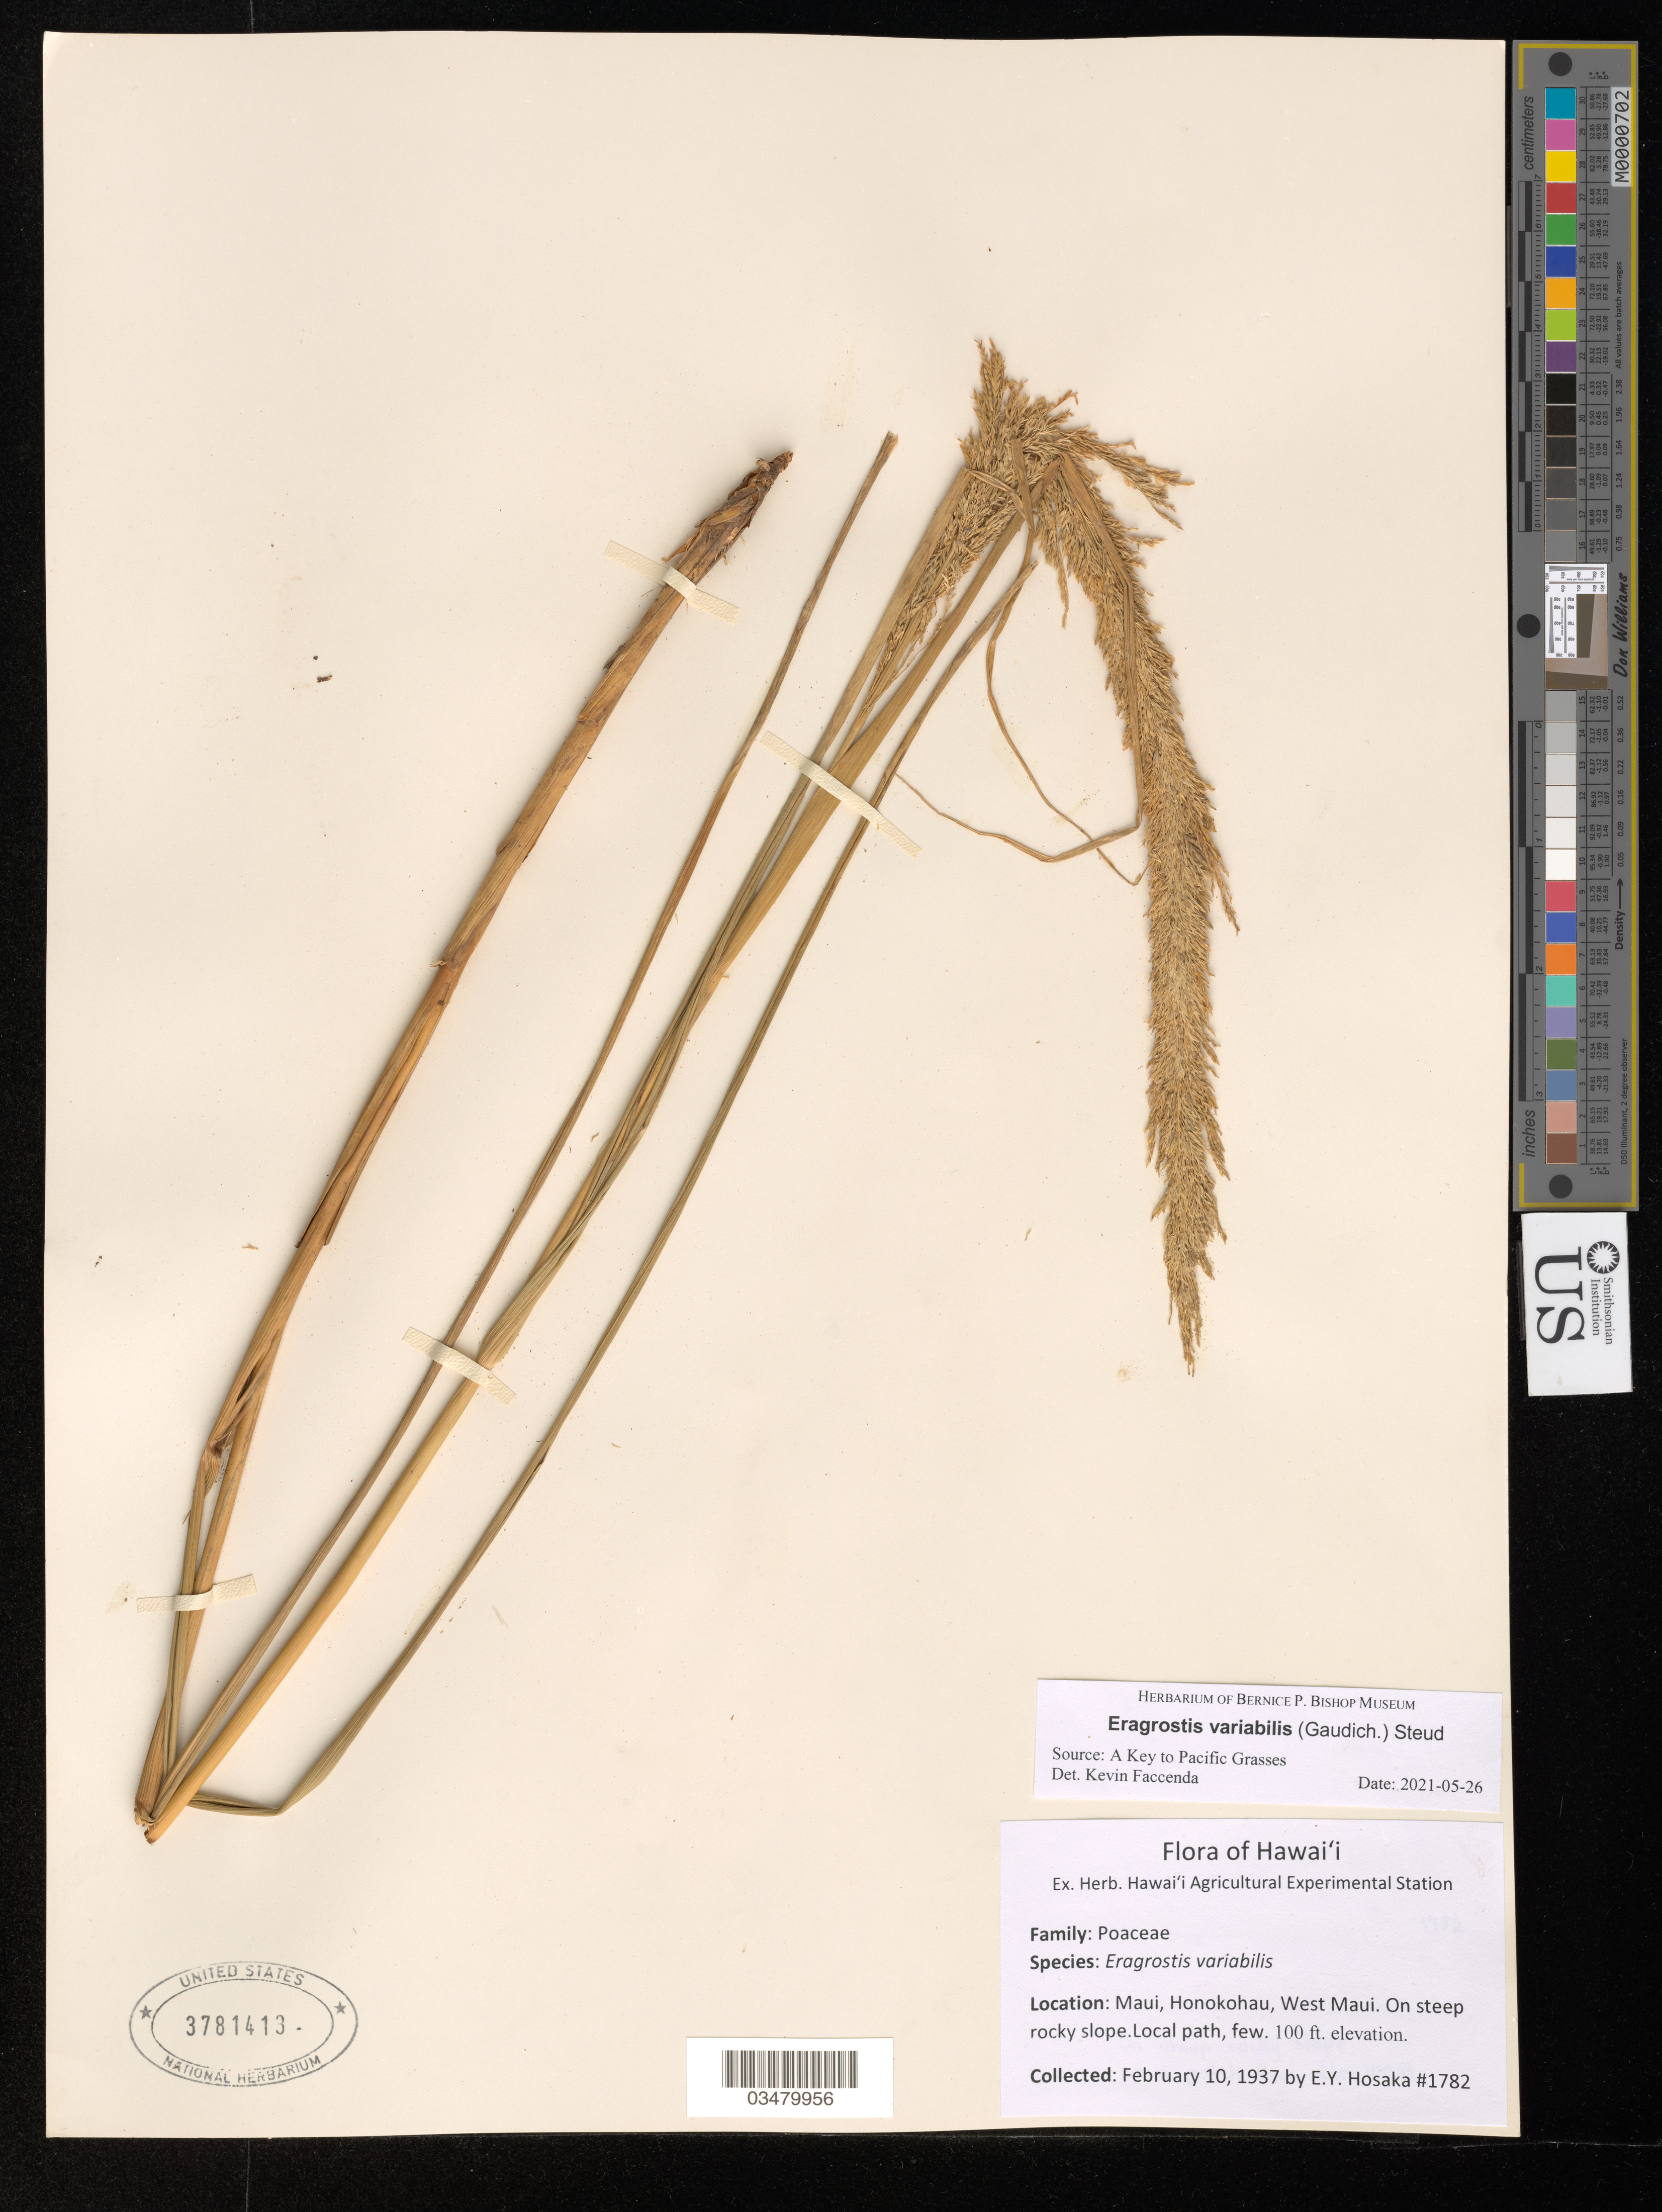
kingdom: Plantae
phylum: Tracheophyta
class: Liliopsida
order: Poales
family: Poaceae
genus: Eragrostis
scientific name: Eragrostis variabilis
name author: (Gaudich.) Steud.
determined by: Faccenda, K.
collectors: E. Y. Hosaka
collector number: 1782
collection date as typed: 10 Feb 1937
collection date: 1937-02-10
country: United States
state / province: Hawaii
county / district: Maui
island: Maui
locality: W Maui, Honokohau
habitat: Steep rocky slope, local path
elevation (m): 30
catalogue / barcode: US 3781413